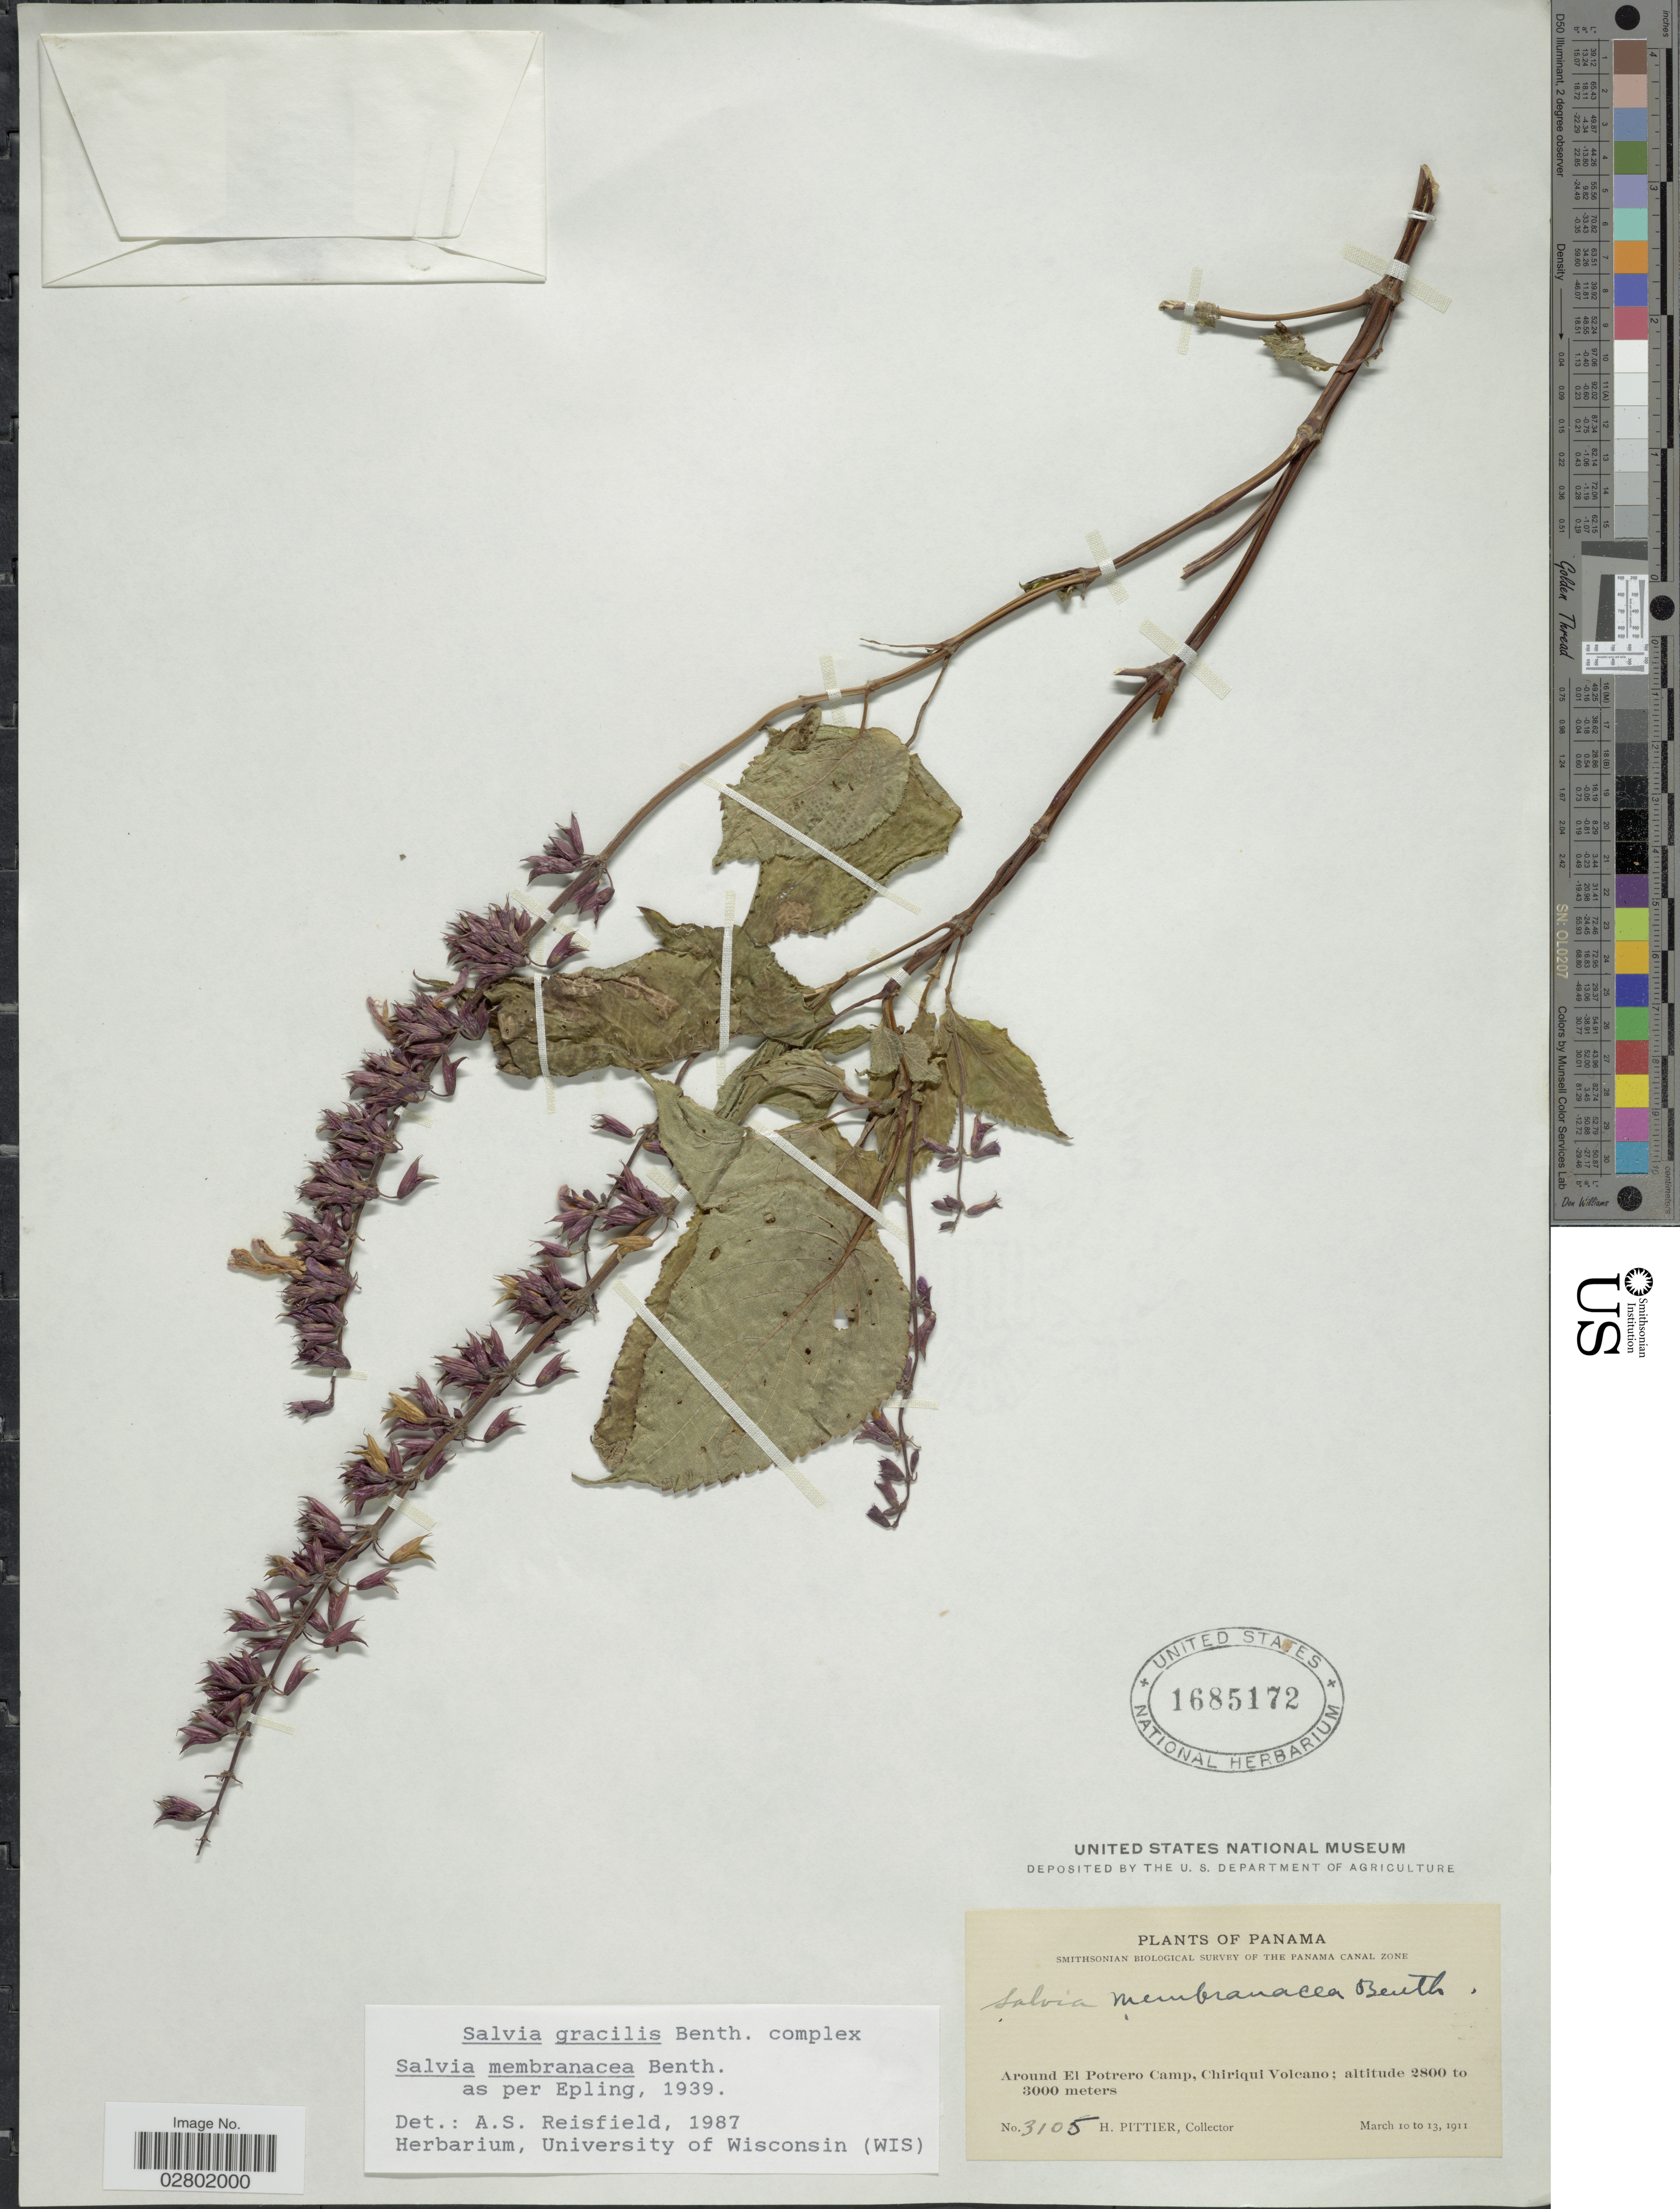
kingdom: Plantae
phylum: Tracheophyta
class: Magnoliopsida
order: Lamiales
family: Lamiaceae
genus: Salvia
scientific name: Salvia membranacea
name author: Benth.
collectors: H. F. Pittier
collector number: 3105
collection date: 1911-03-10/1911-03-13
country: Panama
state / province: Chiriqui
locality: Around El Potrero Camp, Chiriqui Volcano.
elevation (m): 2800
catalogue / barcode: US 1685172